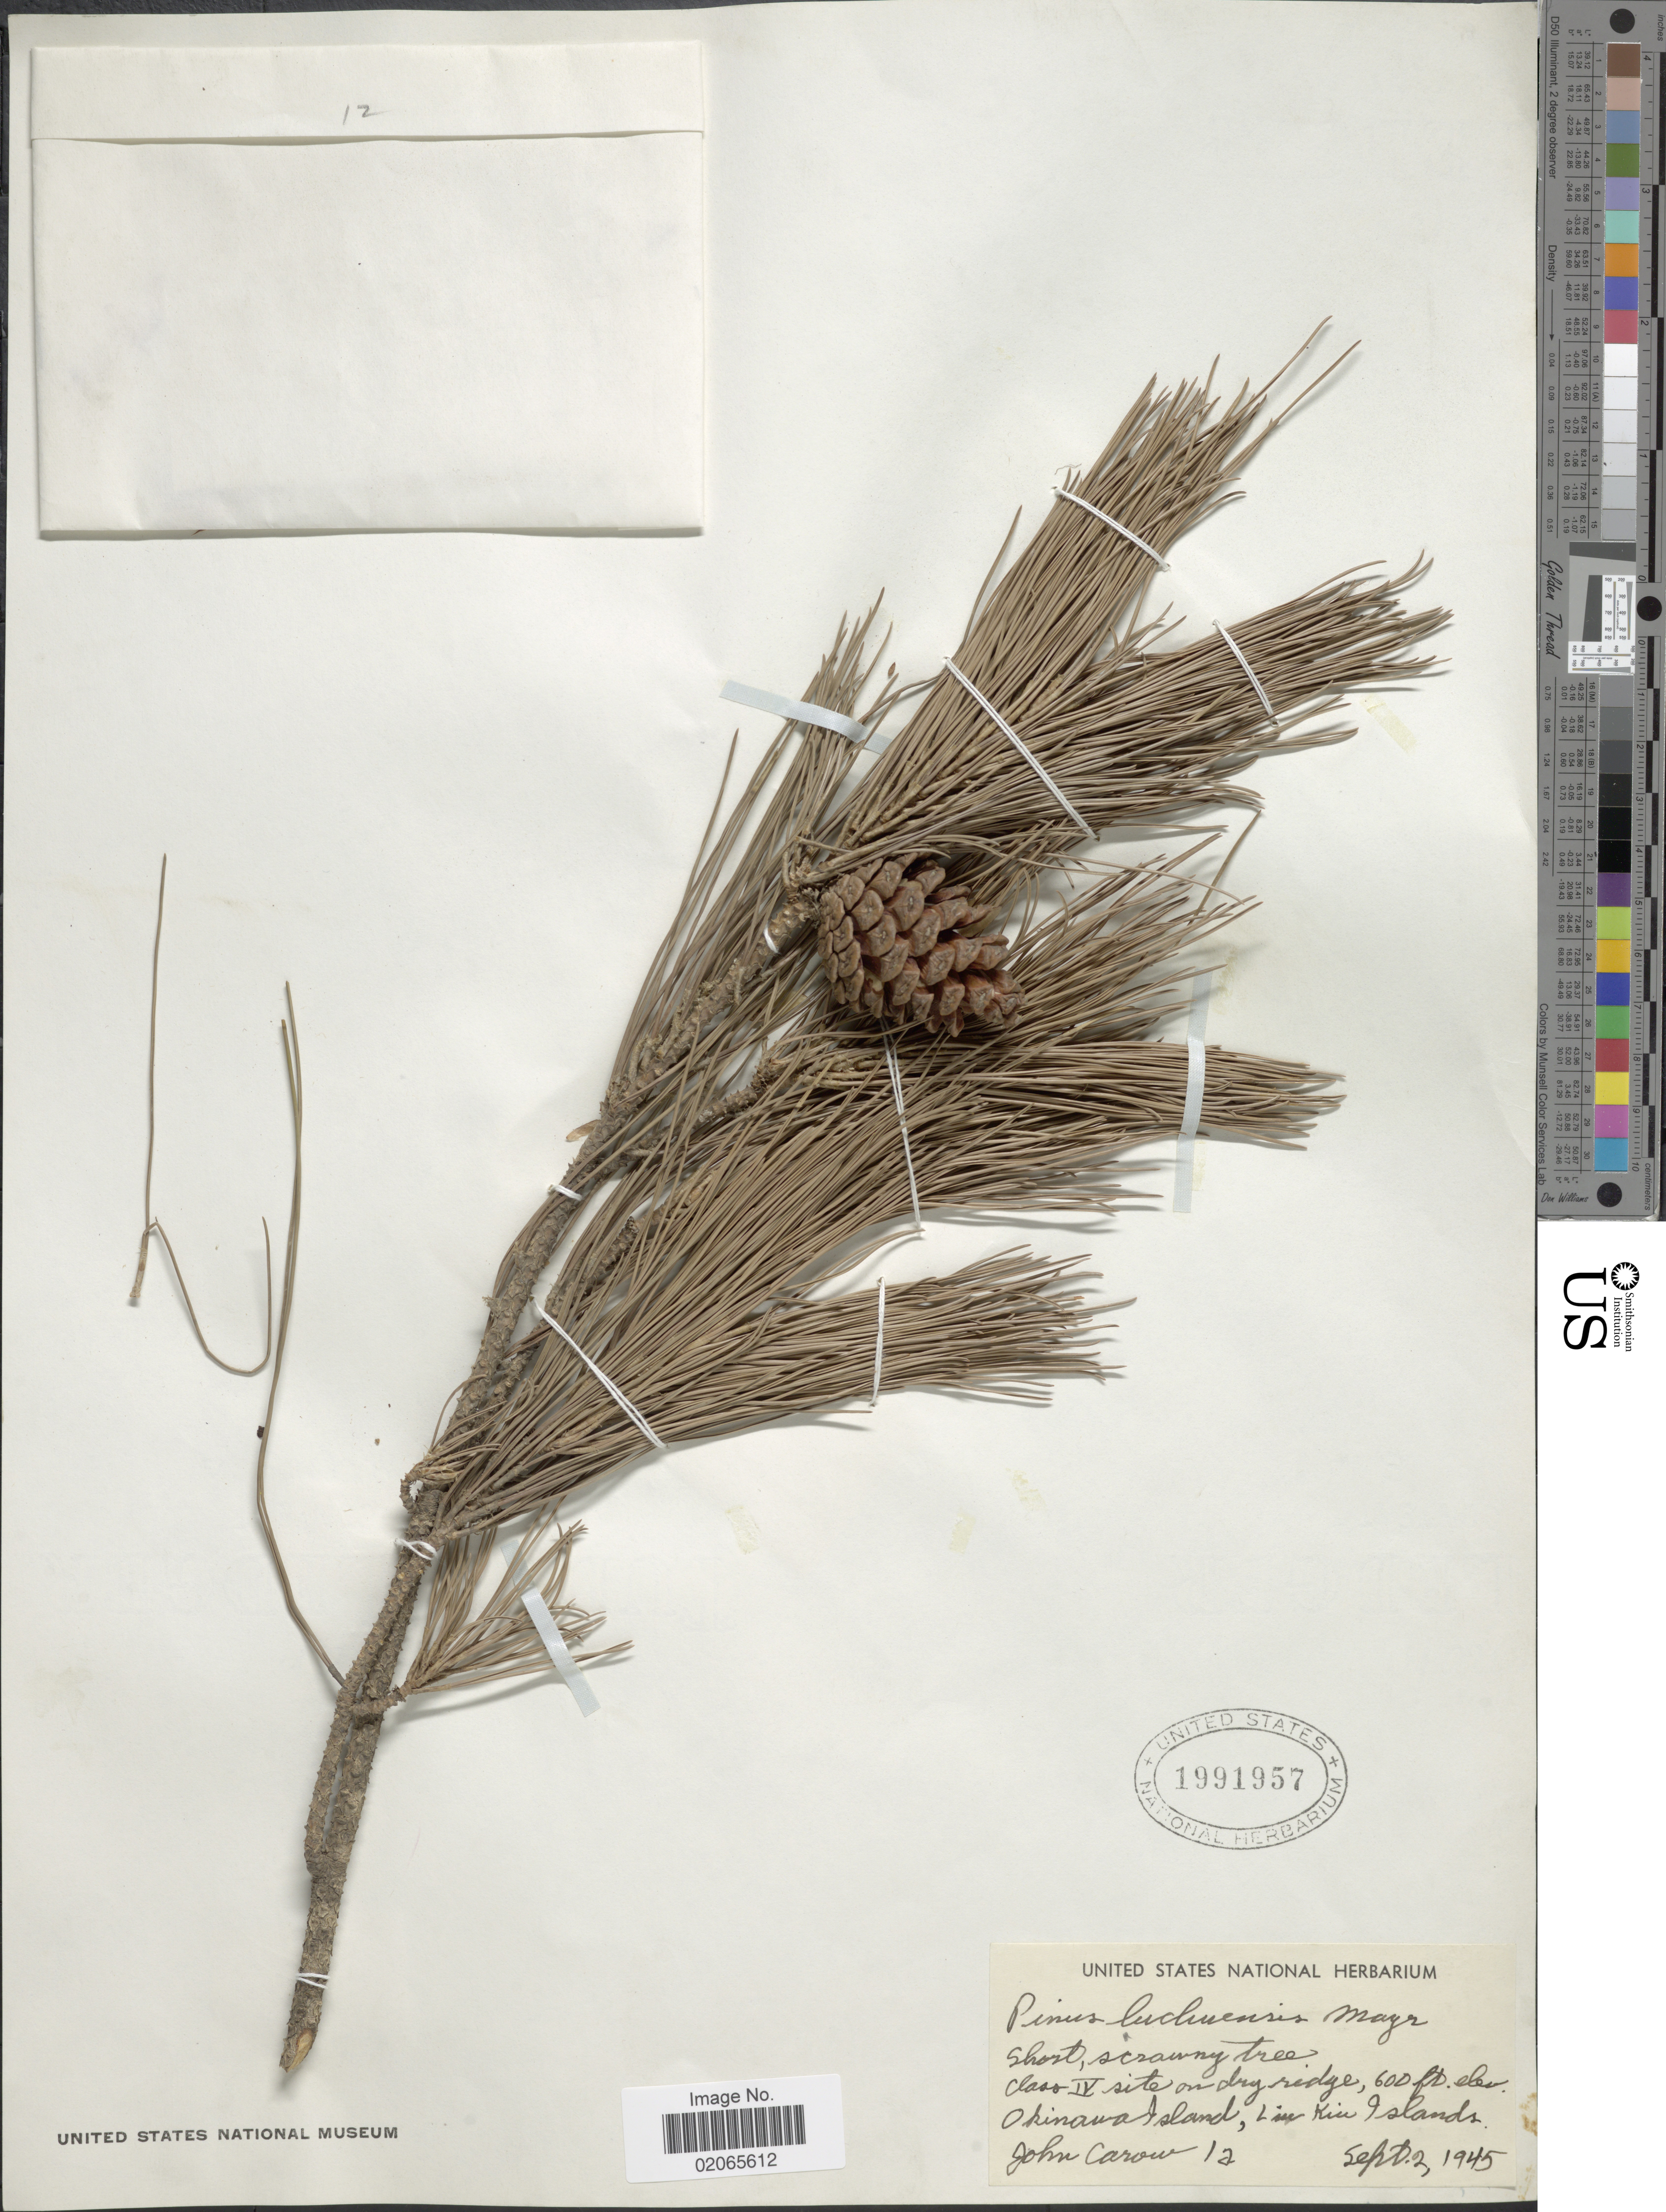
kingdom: Plantae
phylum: Tracheophyta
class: Pinopsida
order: Pinales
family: Pinaceae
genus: Pinus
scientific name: Pinus luchuensis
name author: Mayr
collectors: J. Carow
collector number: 12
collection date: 1945-09-02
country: Japan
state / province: Okinawa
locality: Class IV site, Liu Kiu Islands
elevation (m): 183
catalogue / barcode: US 1991957